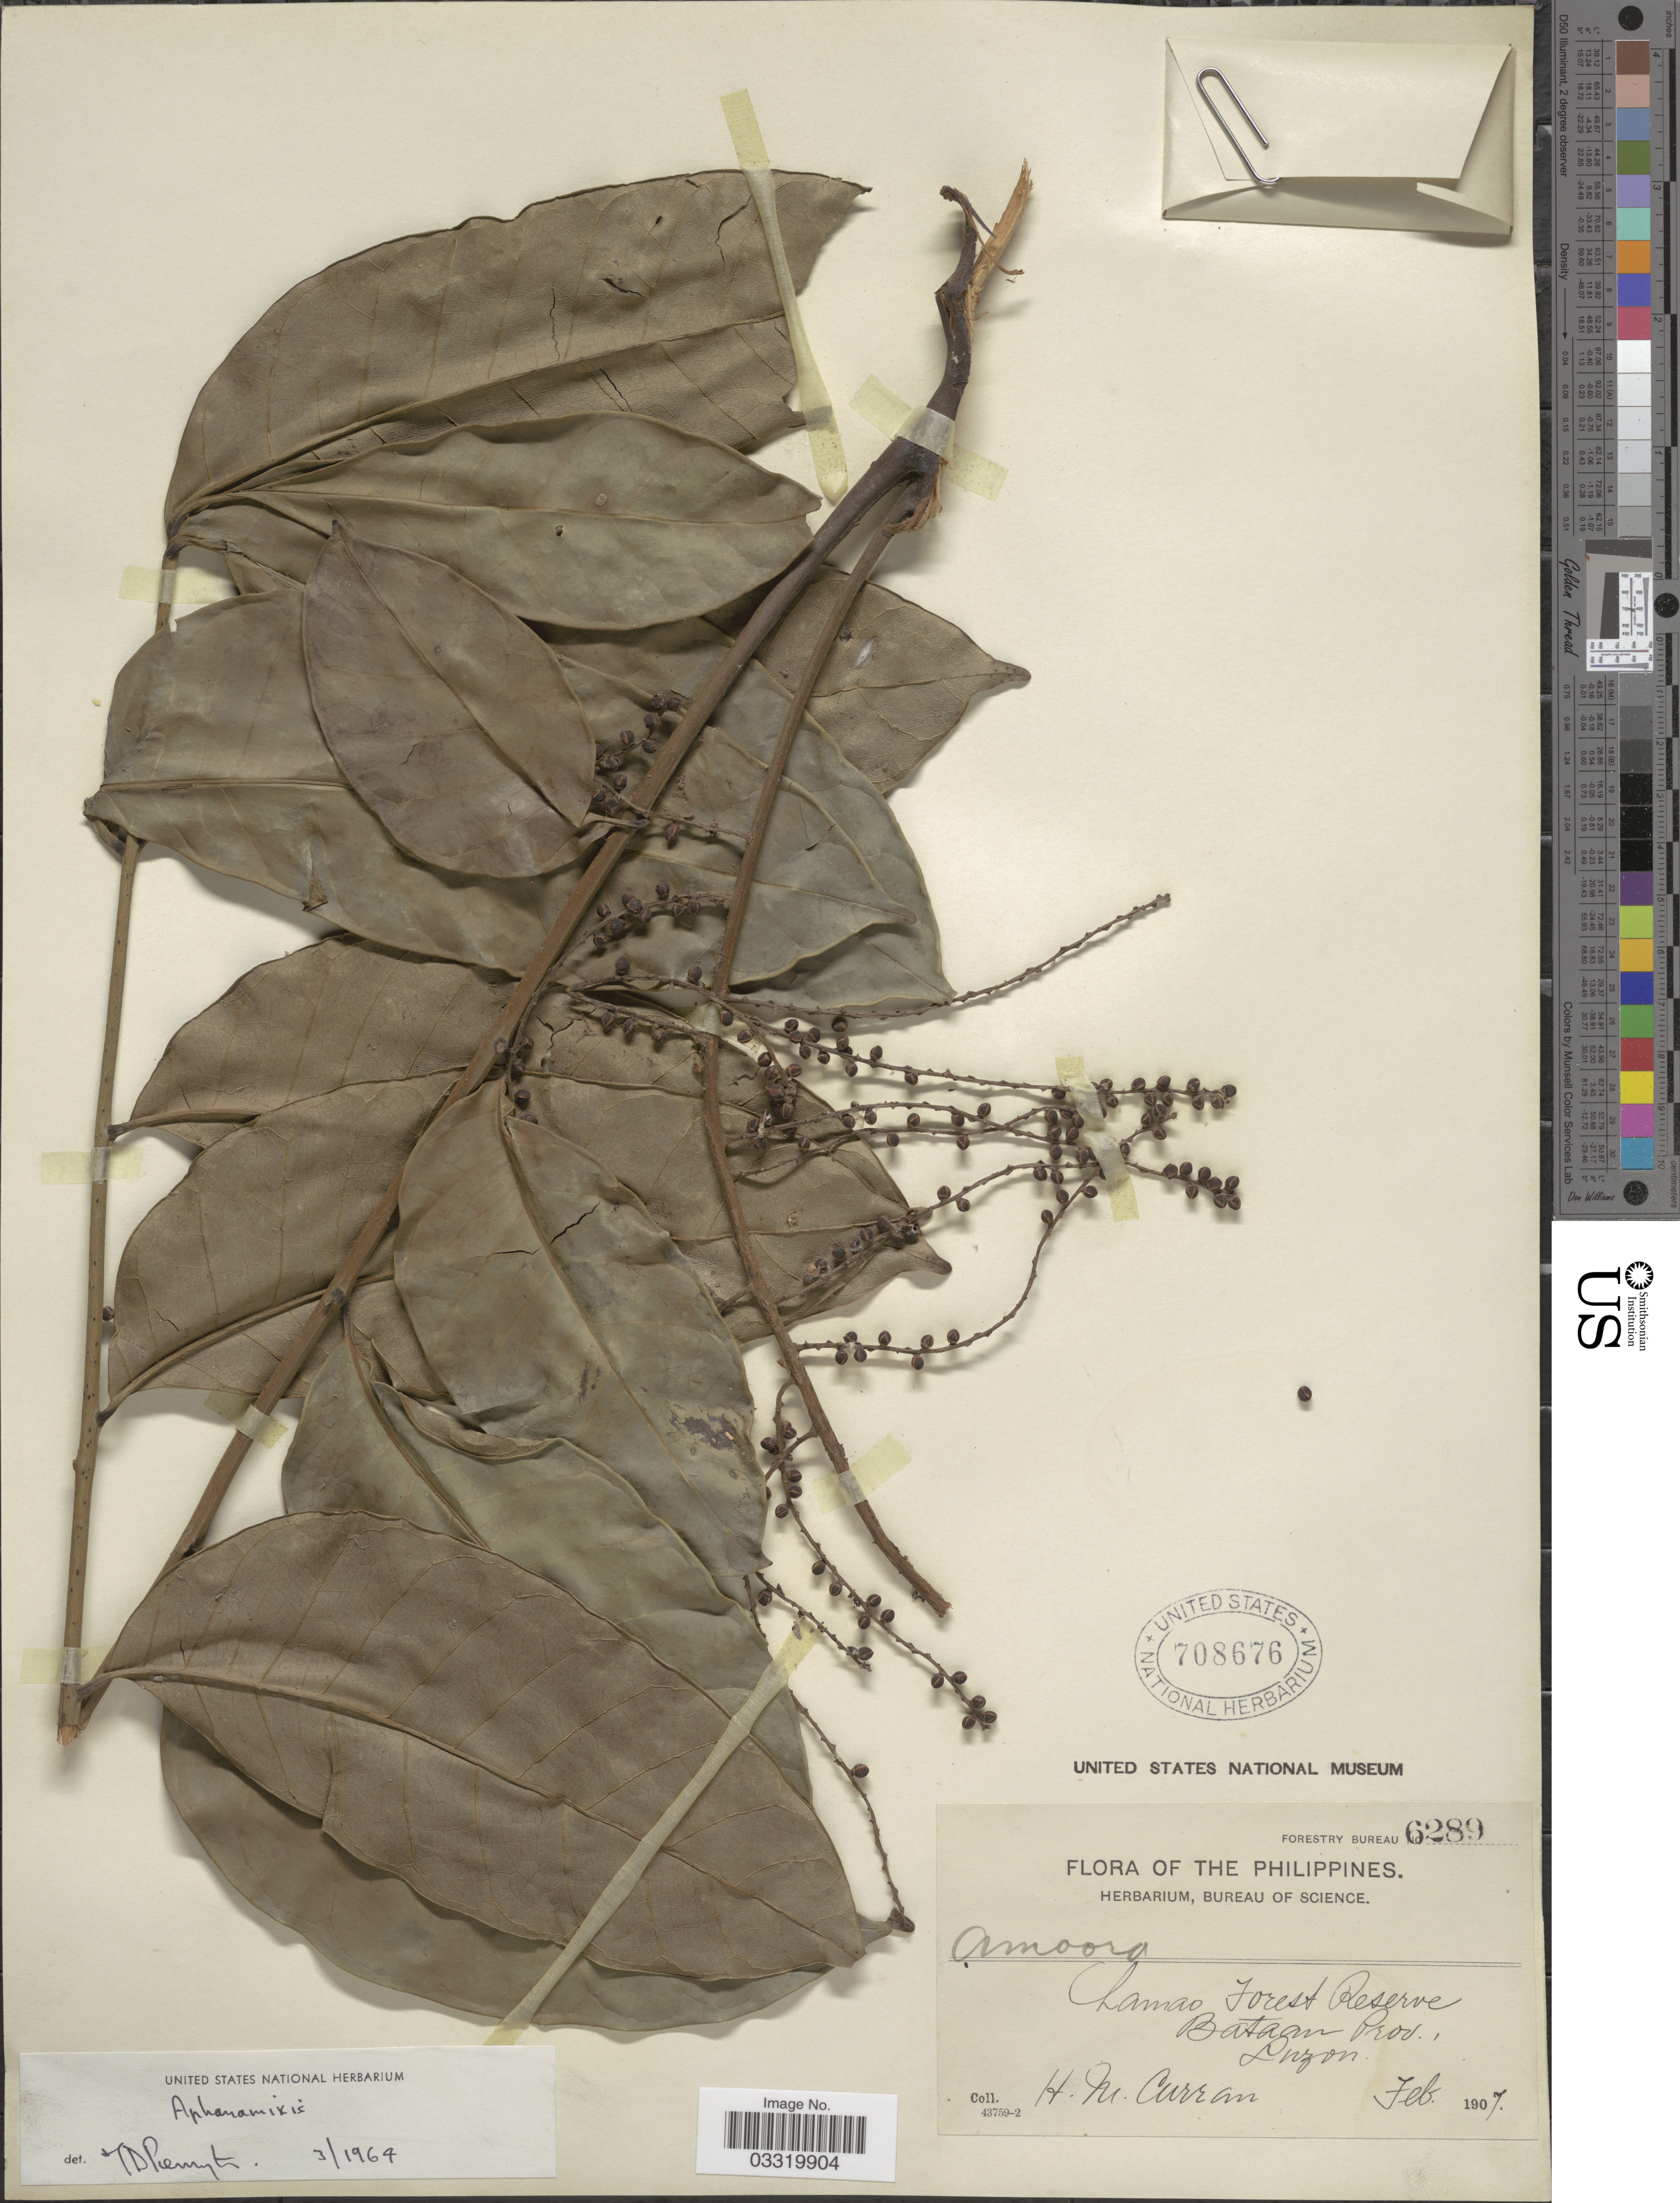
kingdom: Plantae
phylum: Tracheophyta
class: Magnoliopsida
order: Sapindales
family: Meliaceae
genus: Aphanamixis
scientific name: Aphanamixis polystachya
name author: (Wall.) R. Parker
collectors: H. M. Curran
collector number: Forestry Bureau 6289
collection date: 1907-02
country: Philippines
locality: Lamao Forest Reserve, Bataan Prov., Luzon.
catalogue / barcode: US 708676